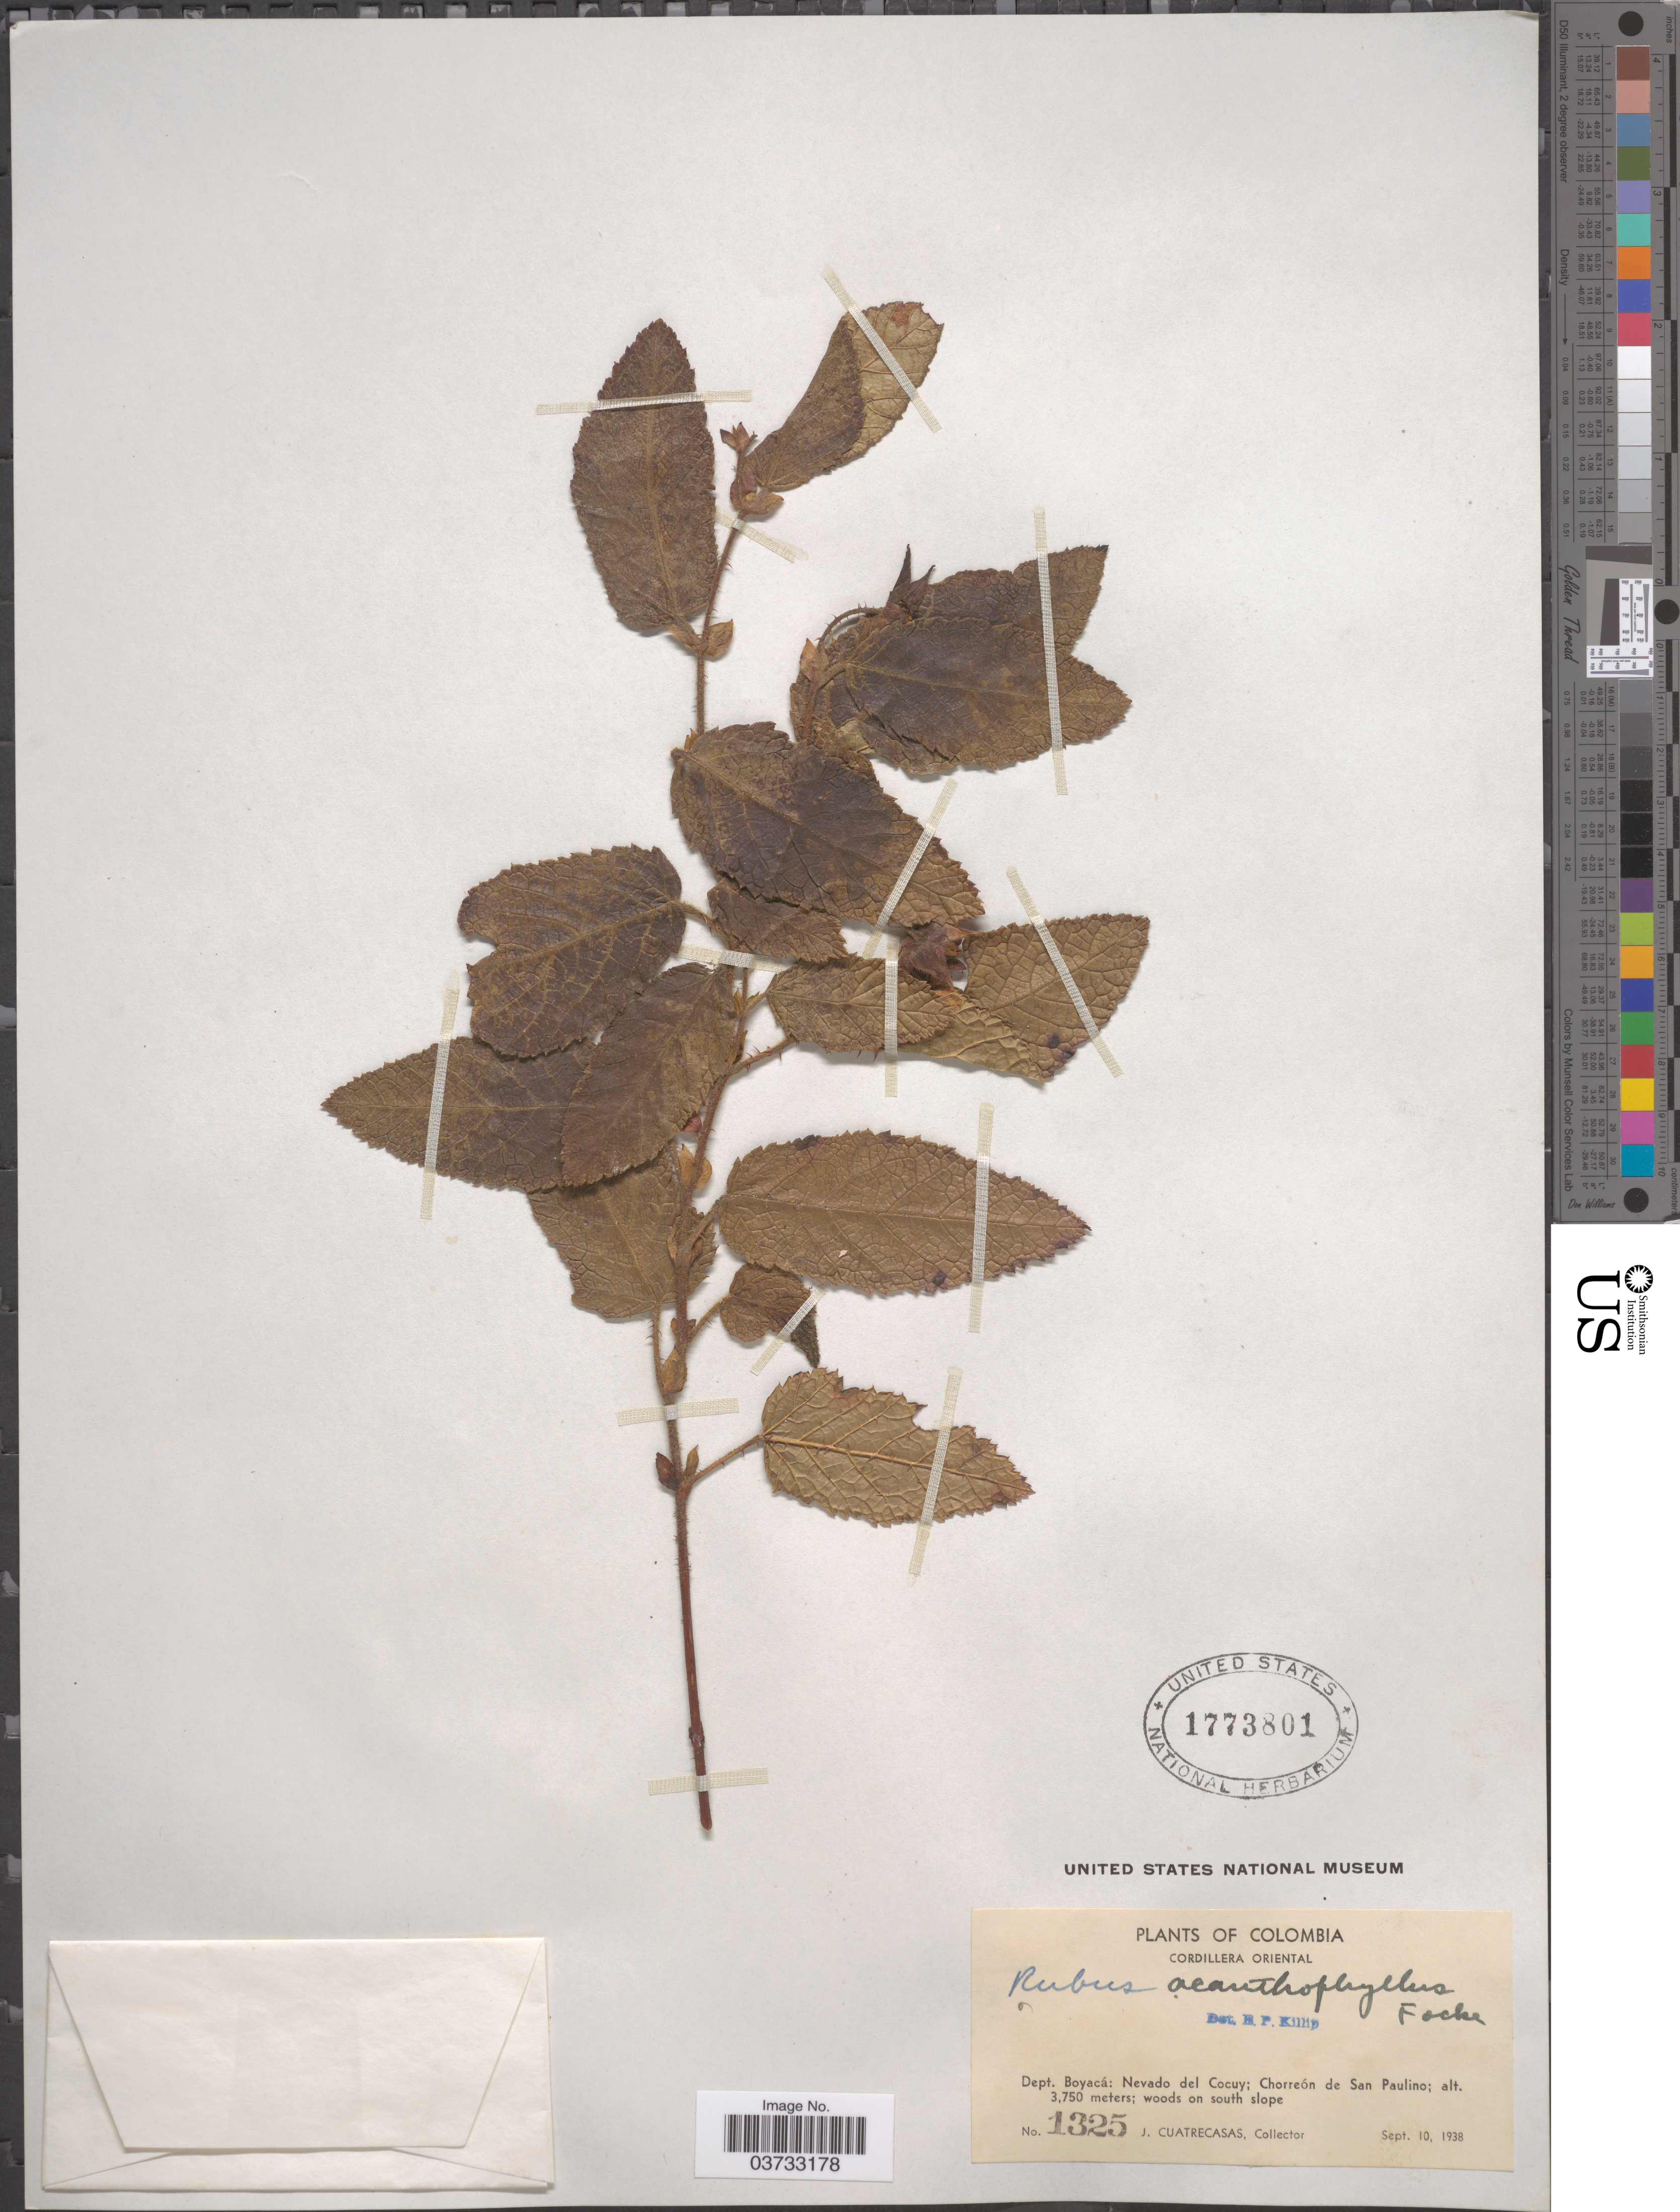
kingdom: Plantae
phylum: Tracheophyta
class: Magnoliopsida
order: Rosales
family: Rosaceae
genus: Rubus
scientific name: Rubus acanthophyllos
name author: Focke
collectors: J. Cuatrecasas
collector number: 1325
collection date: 1938-09-10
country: Colombia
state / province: Boyacá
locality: Cordillera Oriental. Dept. Boyacá: Nevado del Cocuy; Chorreón de San Paulino.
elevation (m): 3750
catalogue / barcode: US 1773801